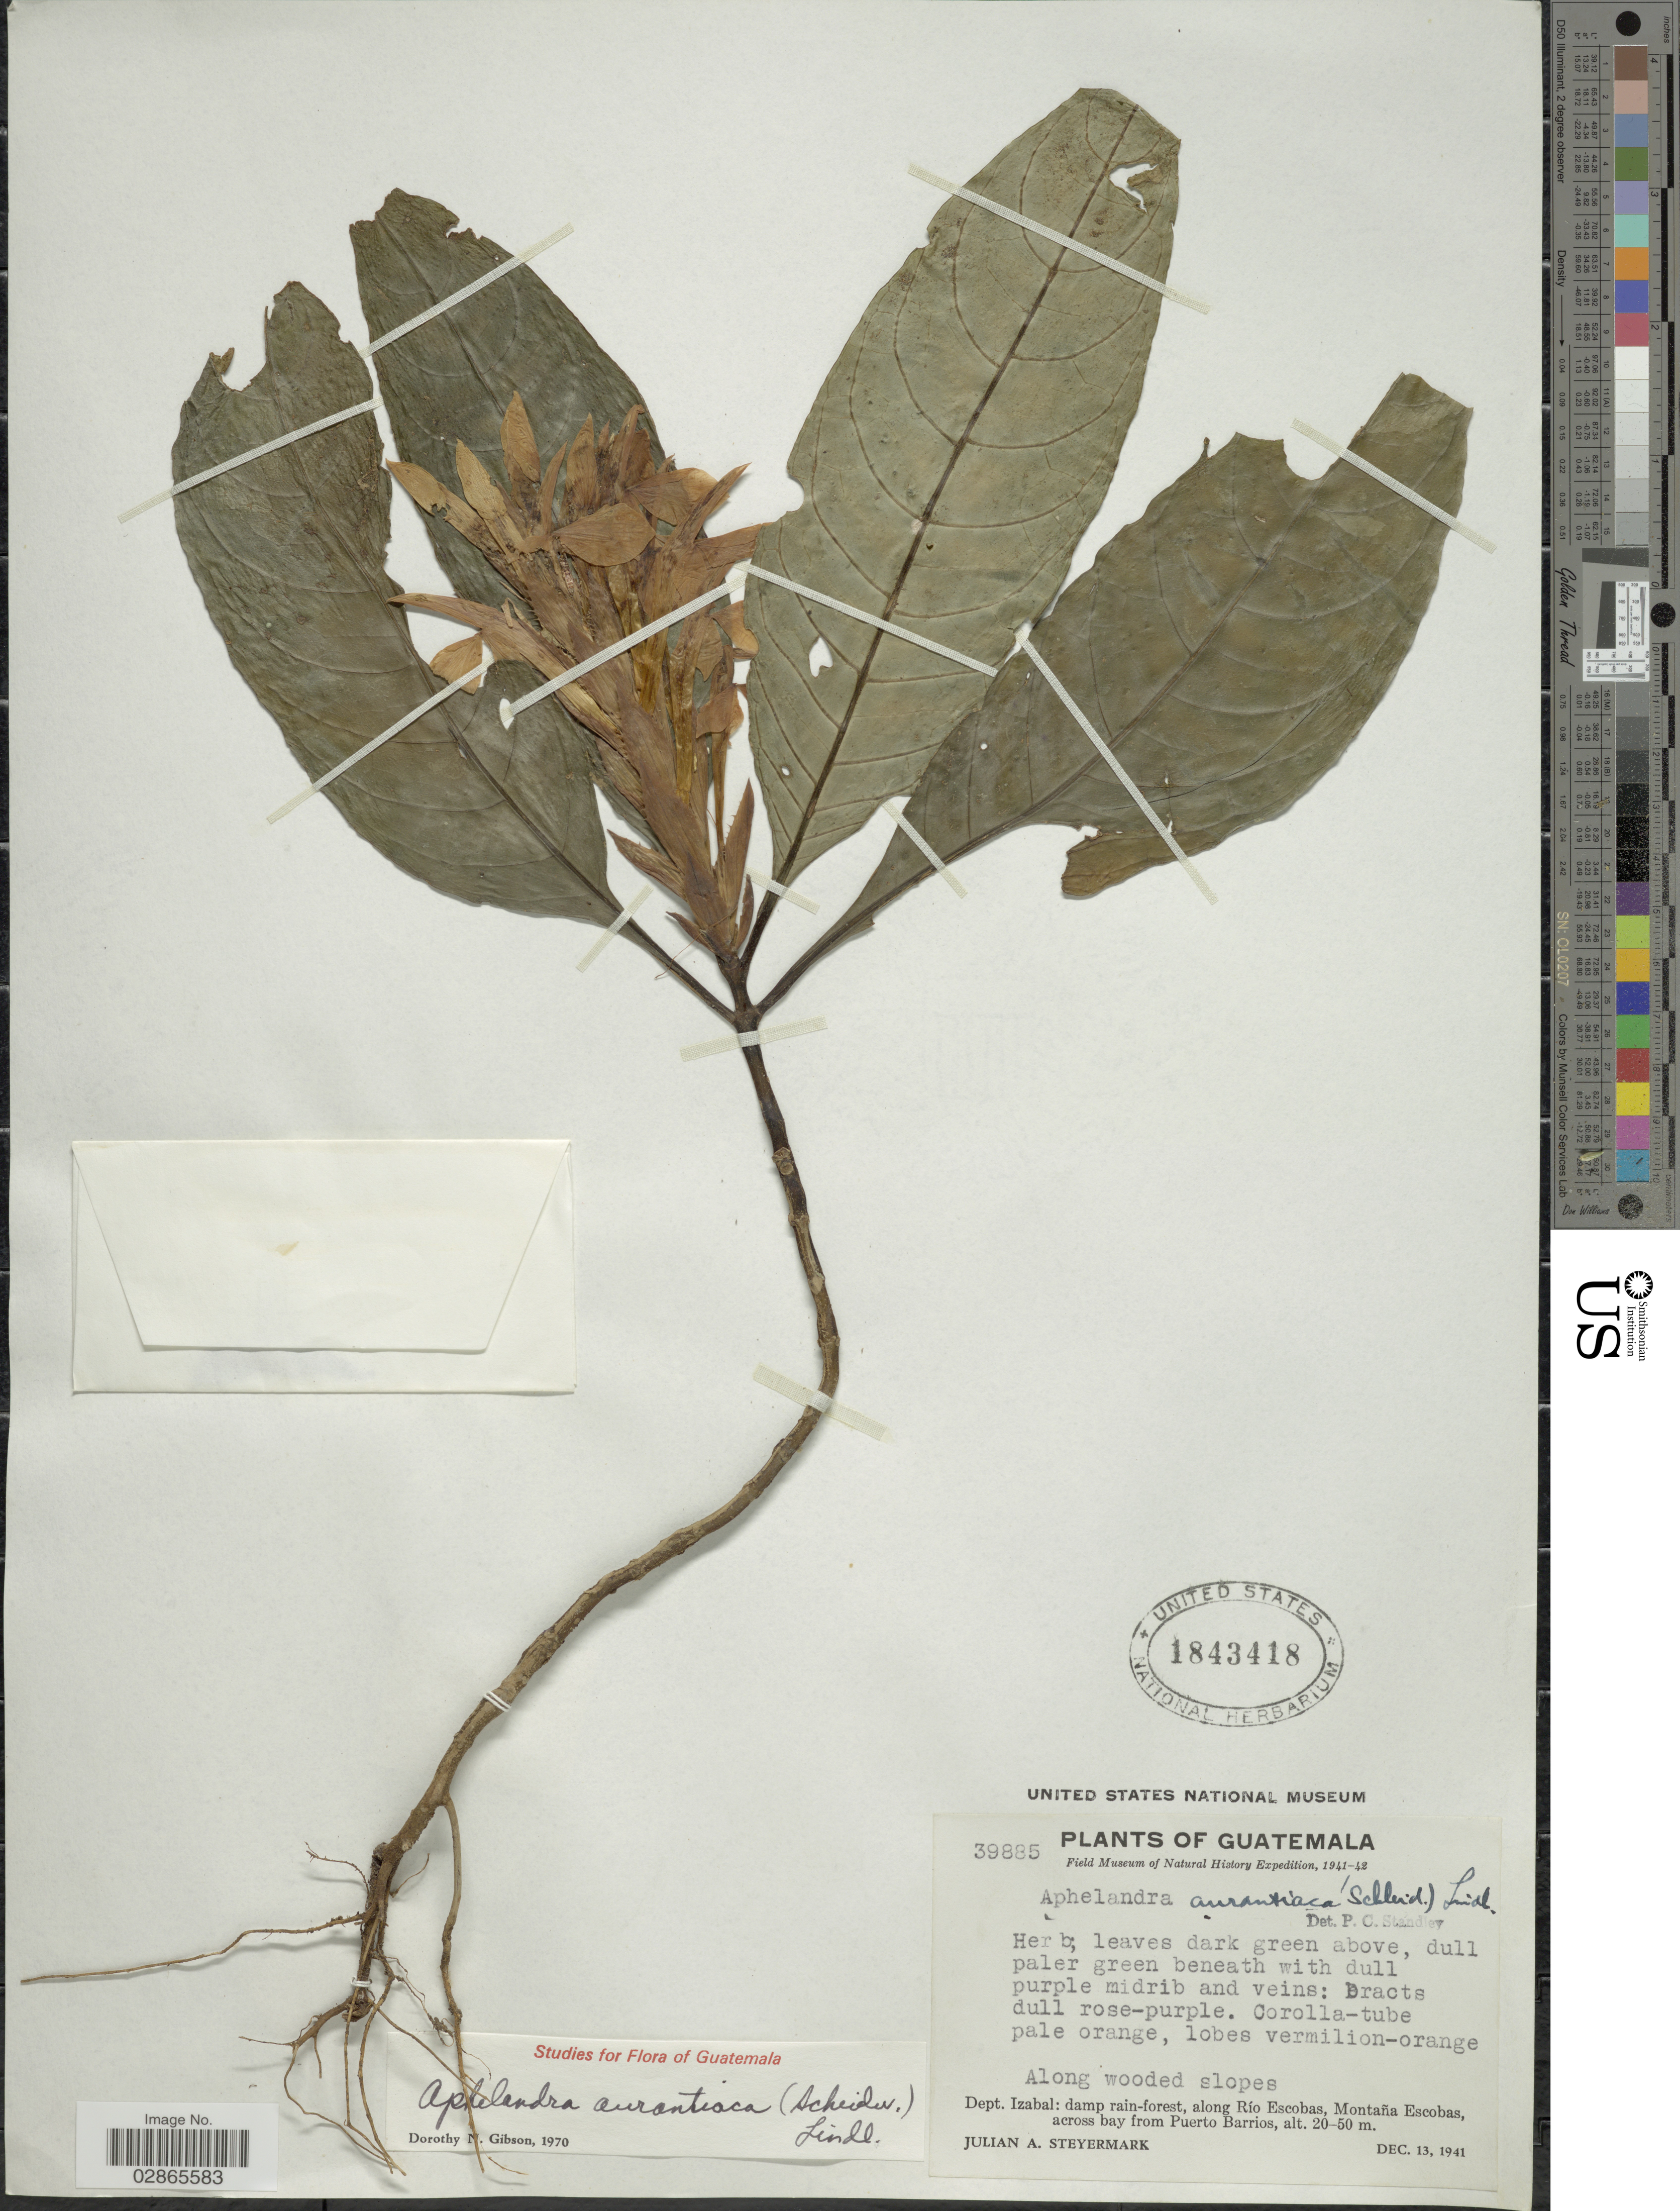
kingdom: Plantae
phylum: Tracheophyta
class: Magnoliopsida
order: Lamiales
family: Acanthaceae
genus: Aphelandra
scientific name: Aphelandra aurantiaca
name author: (Scheidw.) Lindl.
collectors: J. Steyermark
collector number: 39885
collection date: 1941-12-13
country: Guatemala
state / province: Izabal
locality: Dept. Izabal: damp rain-forest, along Río Escobas, Montaña Escobas, across bay from Puerto Barrios.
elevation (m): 20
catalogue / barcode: US 1843418